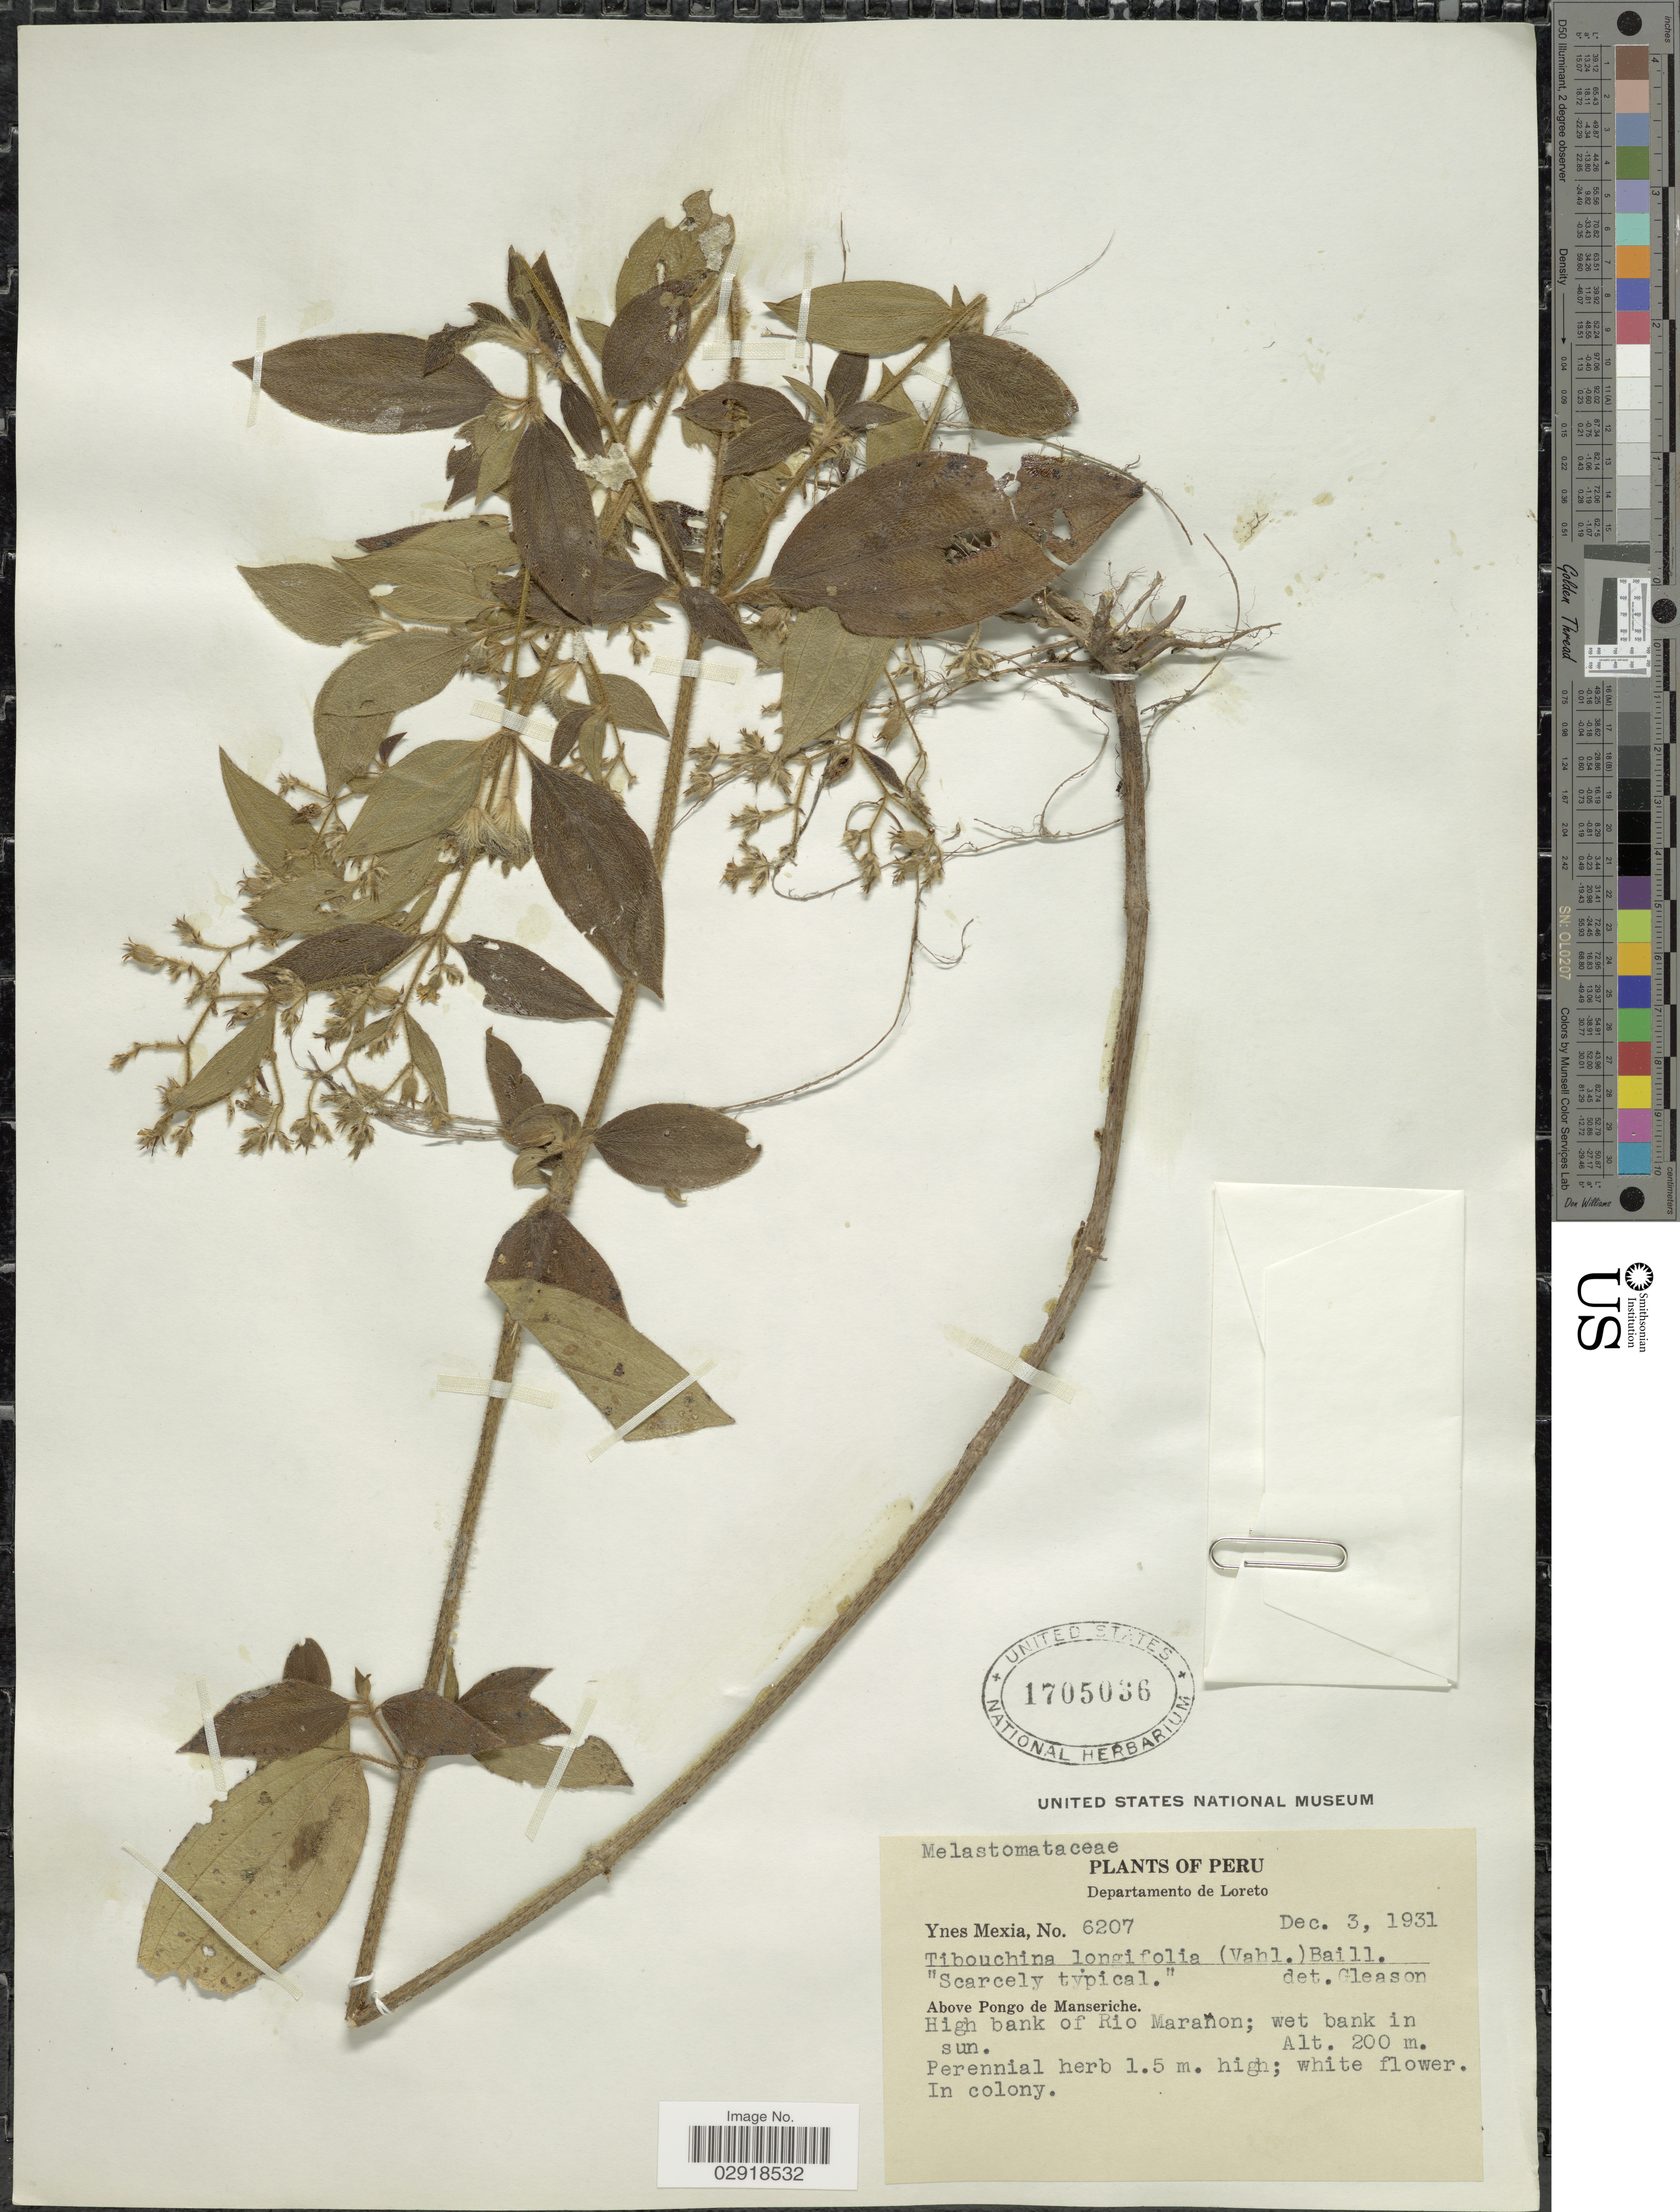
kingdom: Plantae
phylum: Tracheophyta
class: Magnoliopsida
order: Myrtales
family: Melastomataceae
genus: Chaetogastra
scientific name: Chaetogastra longifolia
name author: (Vahl) DC.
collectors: Y. Mexia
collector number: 6207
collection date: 1931-12-03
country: Peru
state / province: Loreto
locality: Departamento de Loreto. Above Pongo de Manseriche. High bank of Rio Marañon; wet bank in sun.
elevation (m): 200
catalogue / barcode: US 1705036